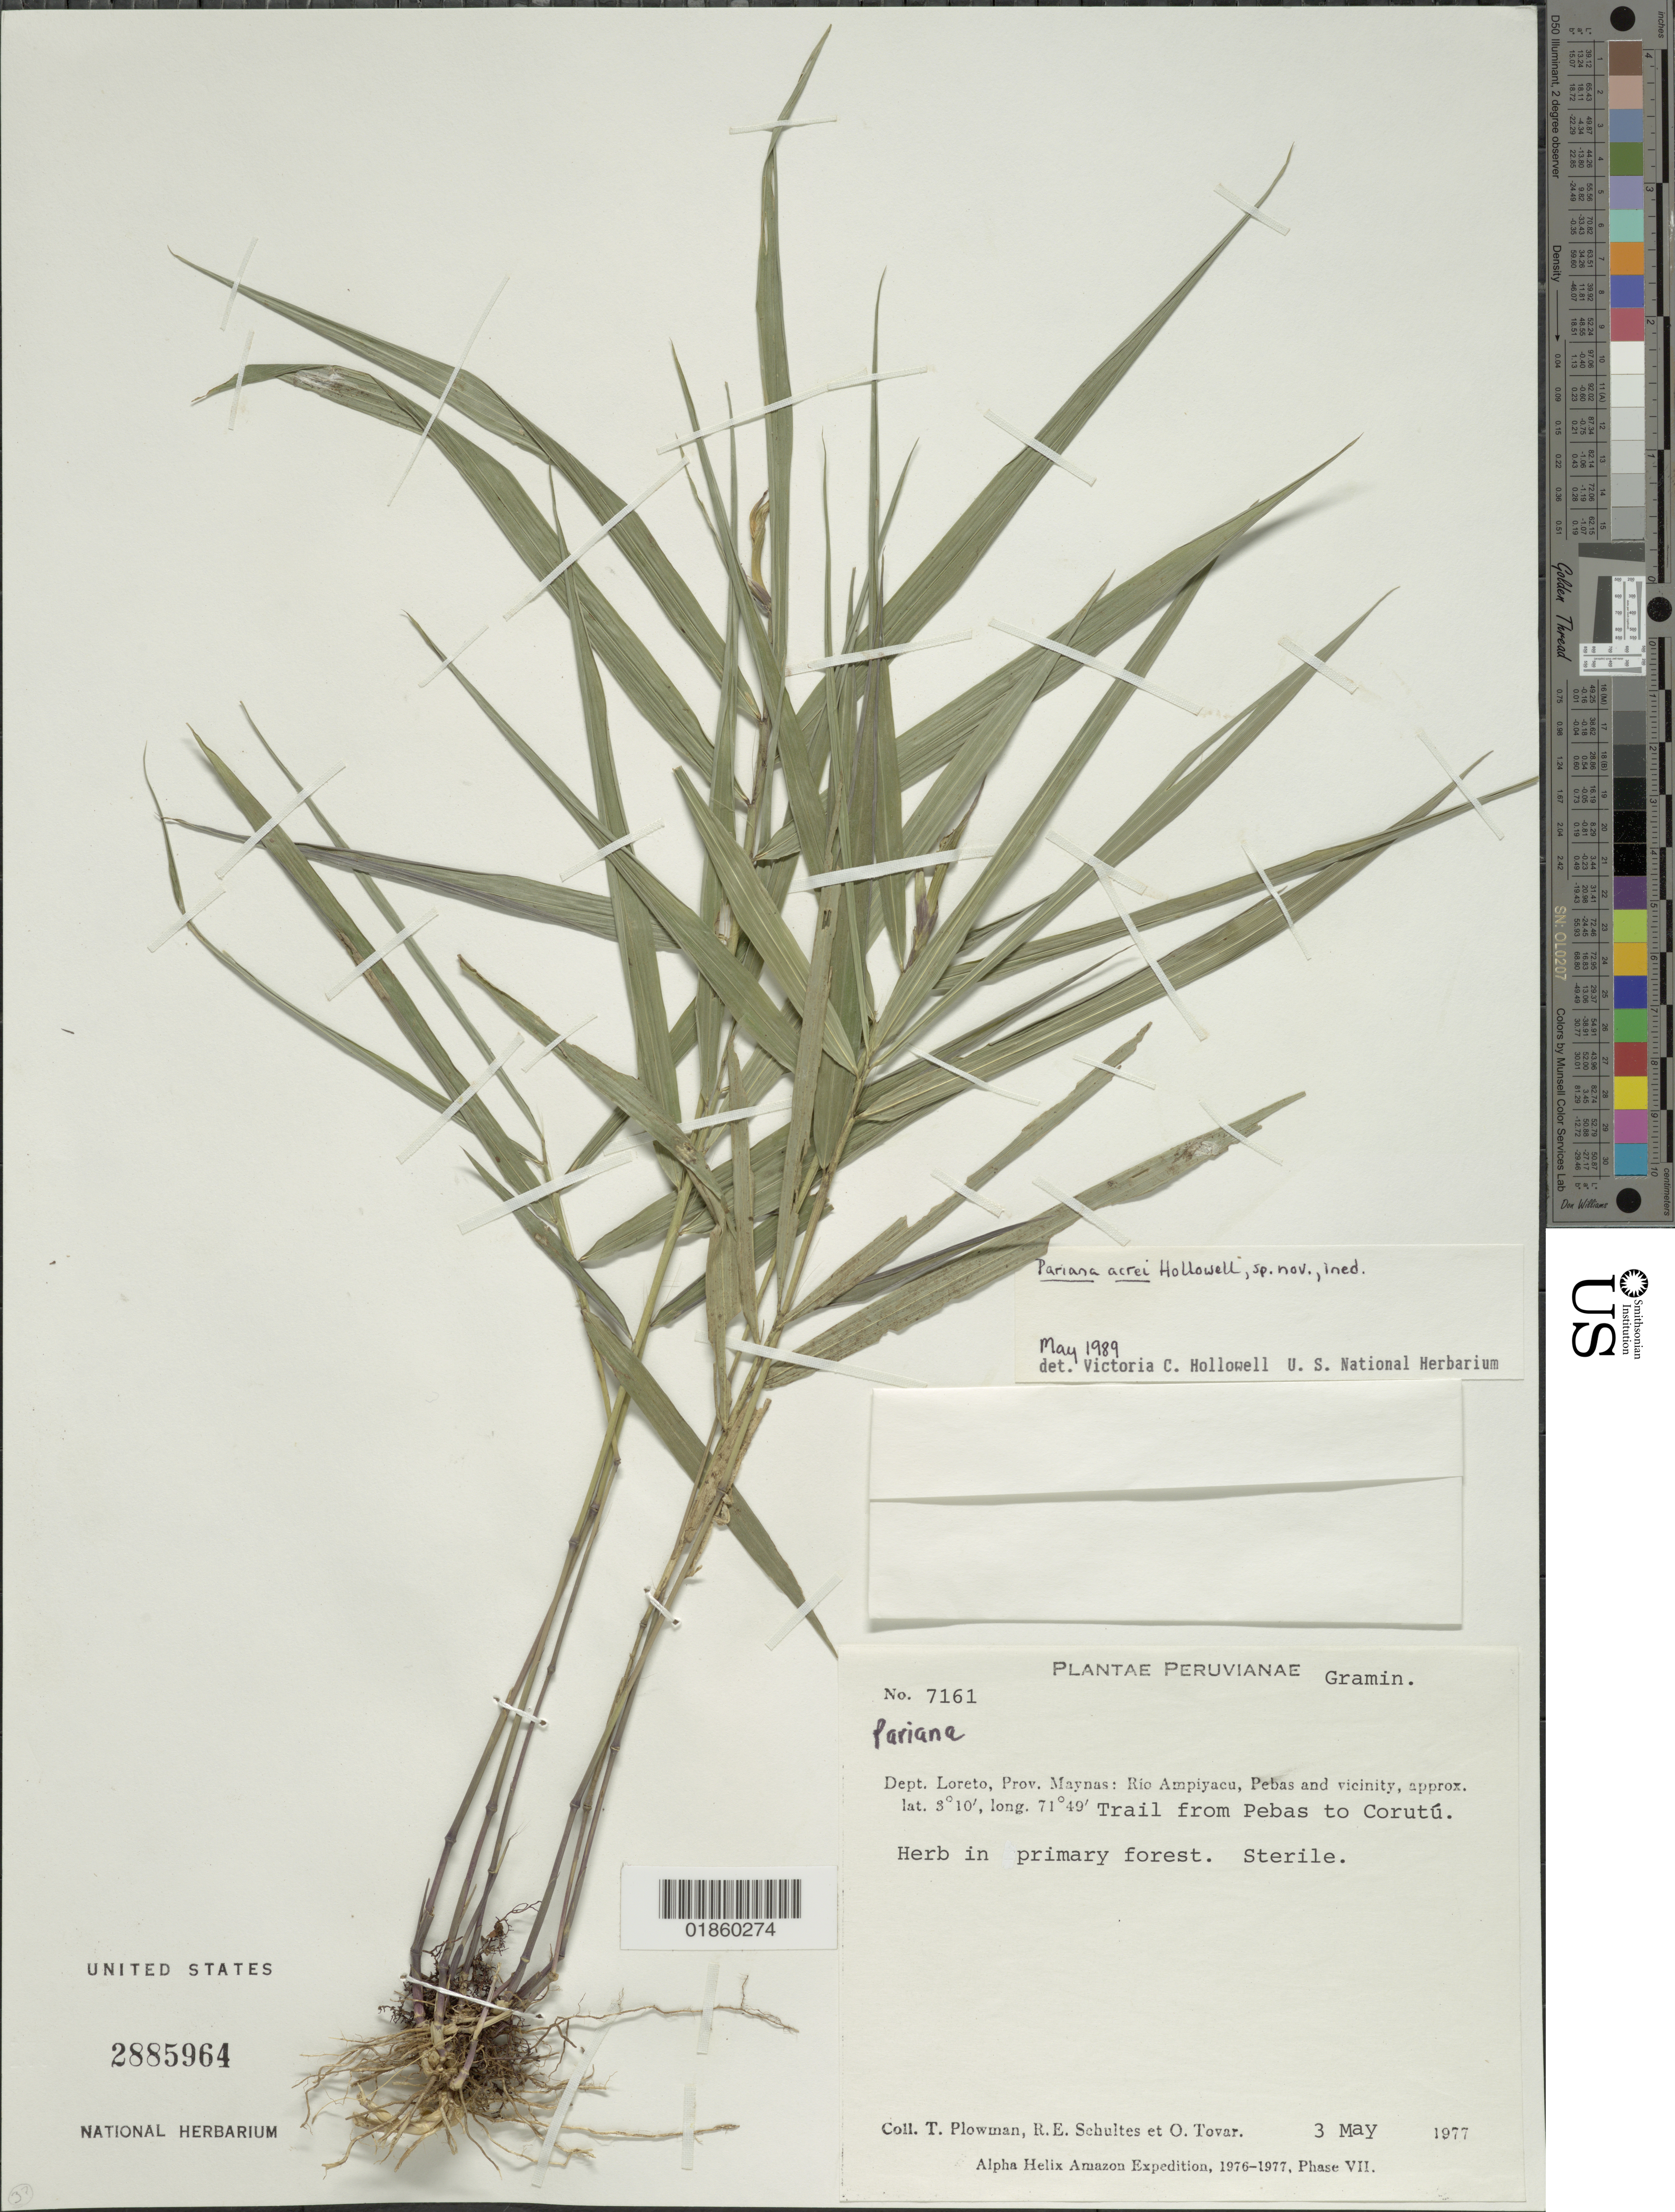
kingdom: Plantae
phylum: Tracheophyta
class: Liliopsida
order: Poales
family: Poaceae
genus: Pariana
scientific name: Pariana acrei ined. 2019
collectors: T. Plowman, R. E. Schultes & O. Tovar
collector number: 7161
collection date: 1977-05-03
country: Peru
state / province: Loreto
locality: Dept. Loreto, Prov. Maynas: Rio Ampiyacu, Pebas and vicinity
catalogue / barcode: US 2885964